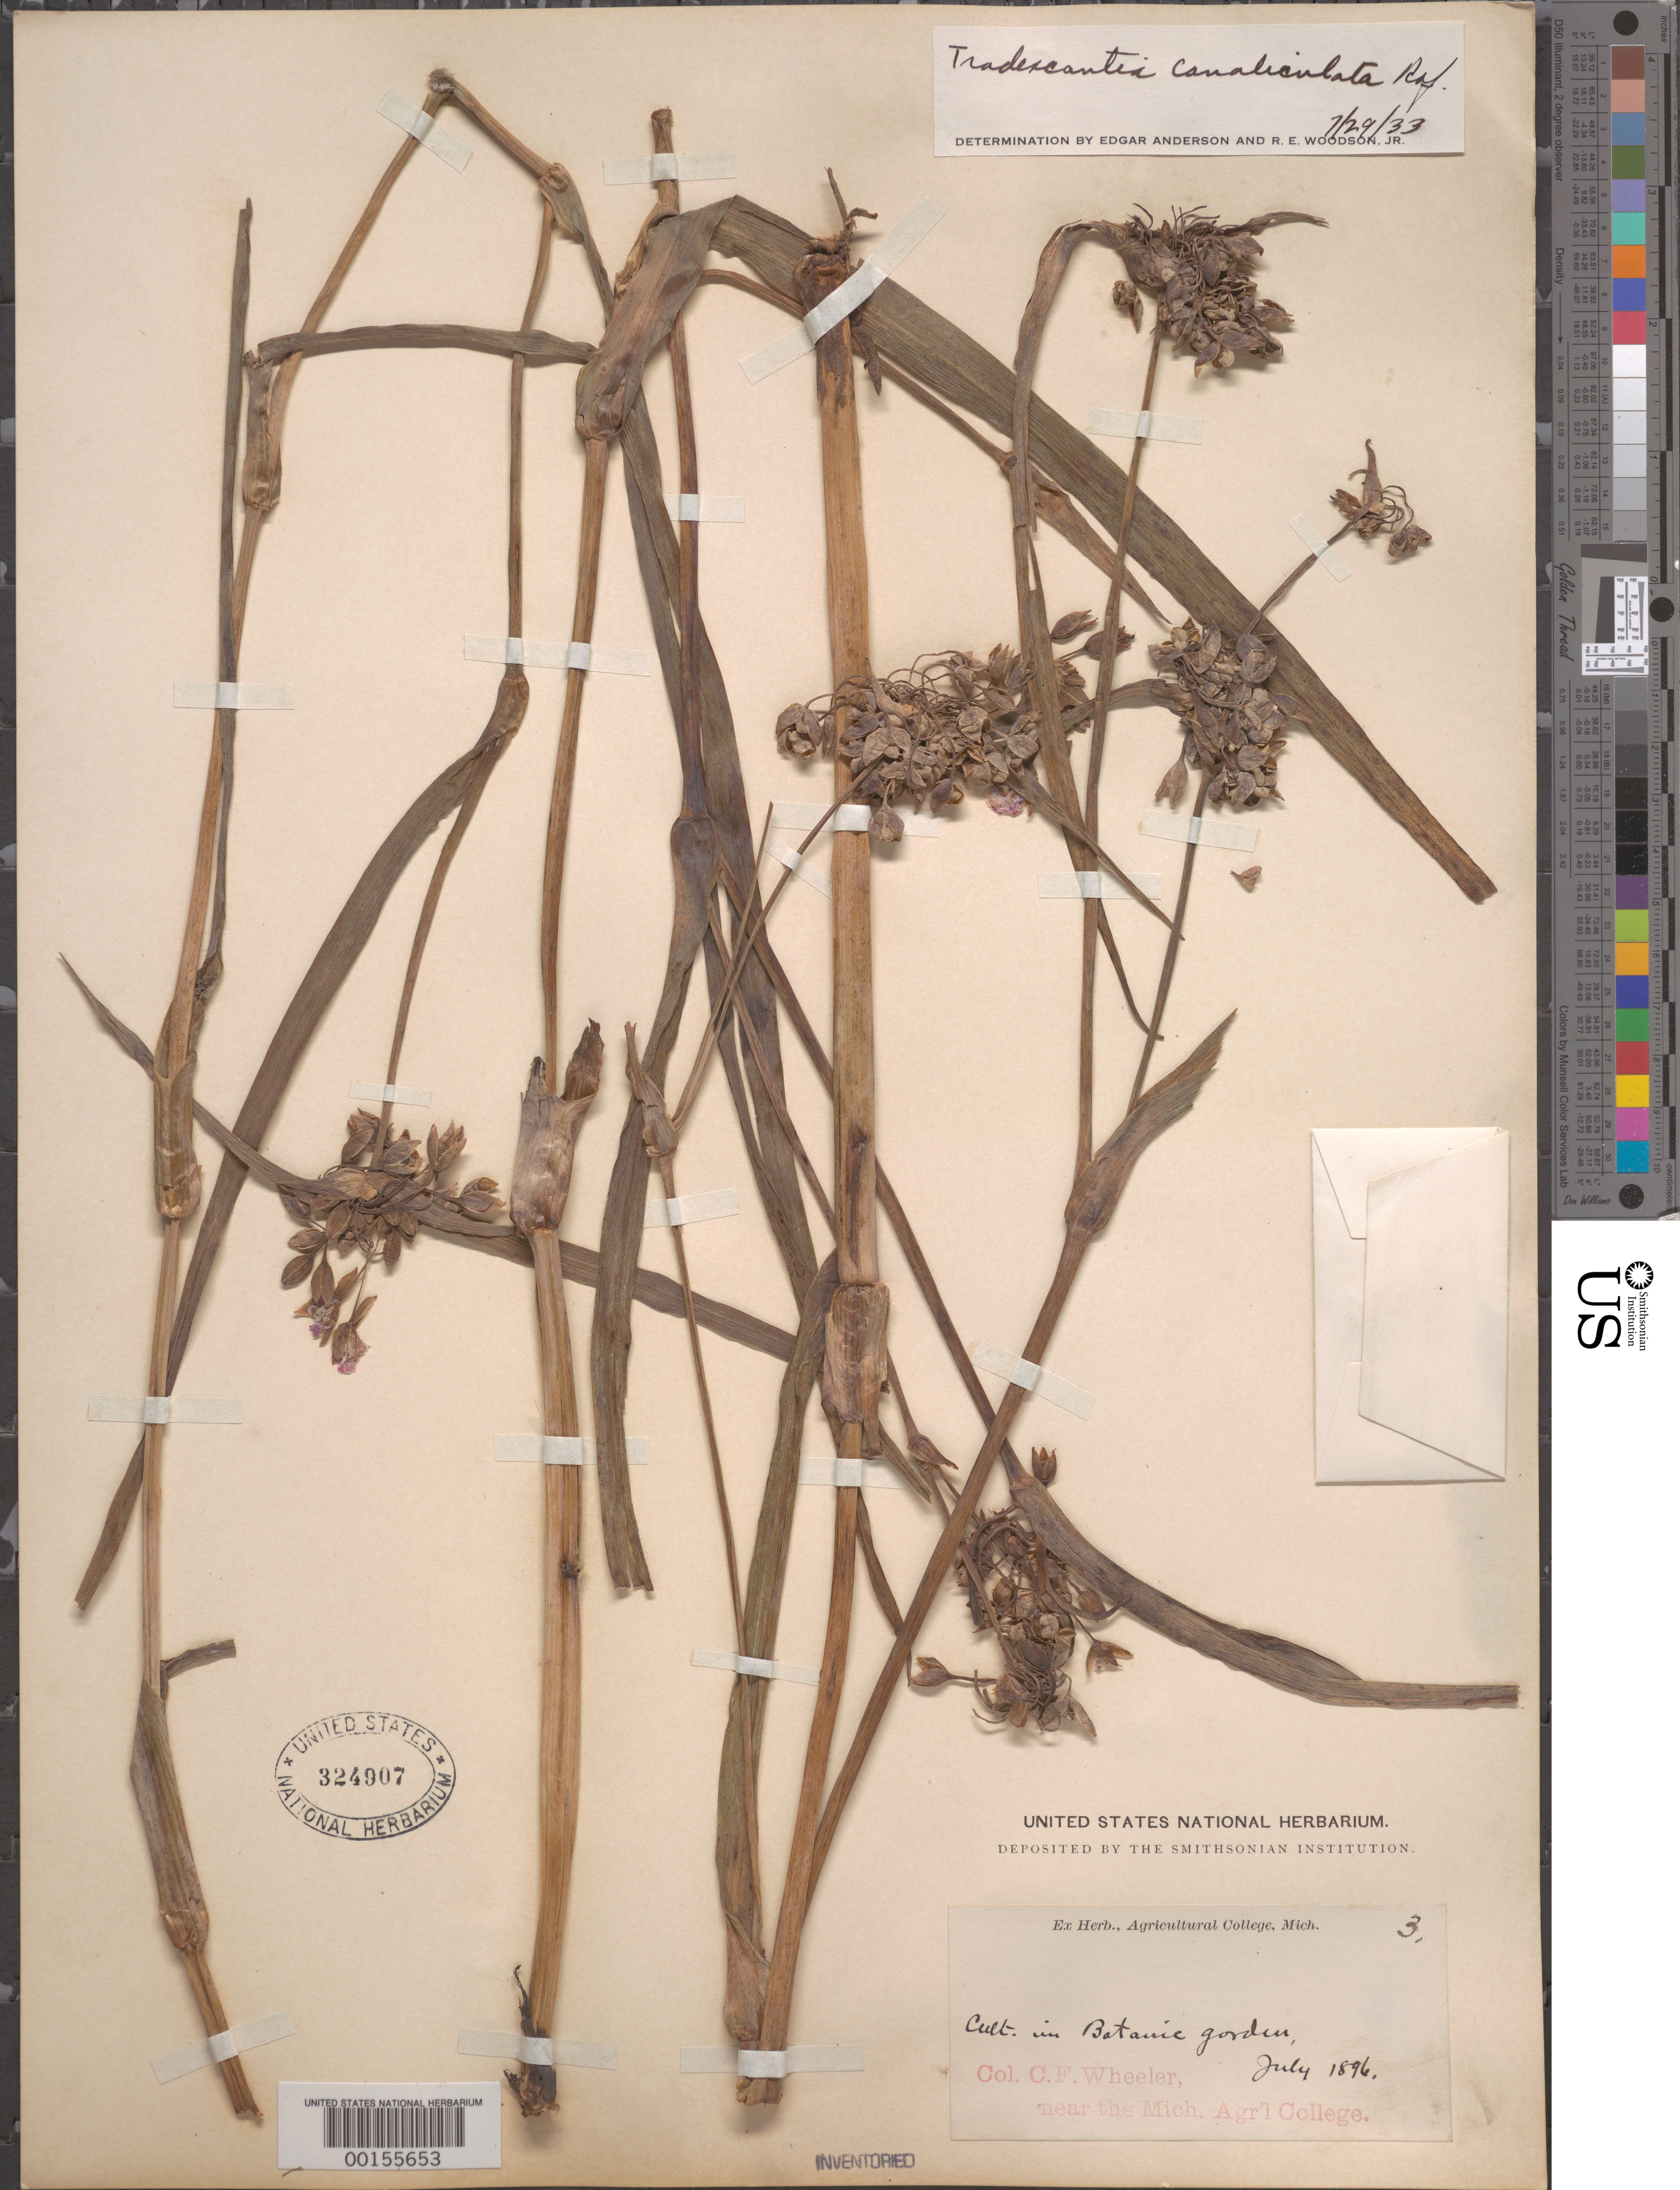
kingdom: Plantae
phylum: Tracheophyta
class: Liliopsida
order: Commelinales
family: Commelinaceae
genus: Tradescantia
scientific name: Tradescantia ohiensis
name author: Raf.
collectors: C. Wheeler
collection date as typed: Jul 1896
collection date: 1896-07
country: United States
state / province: Michigan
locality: Near michigan agricultural college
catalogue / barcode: US 324907